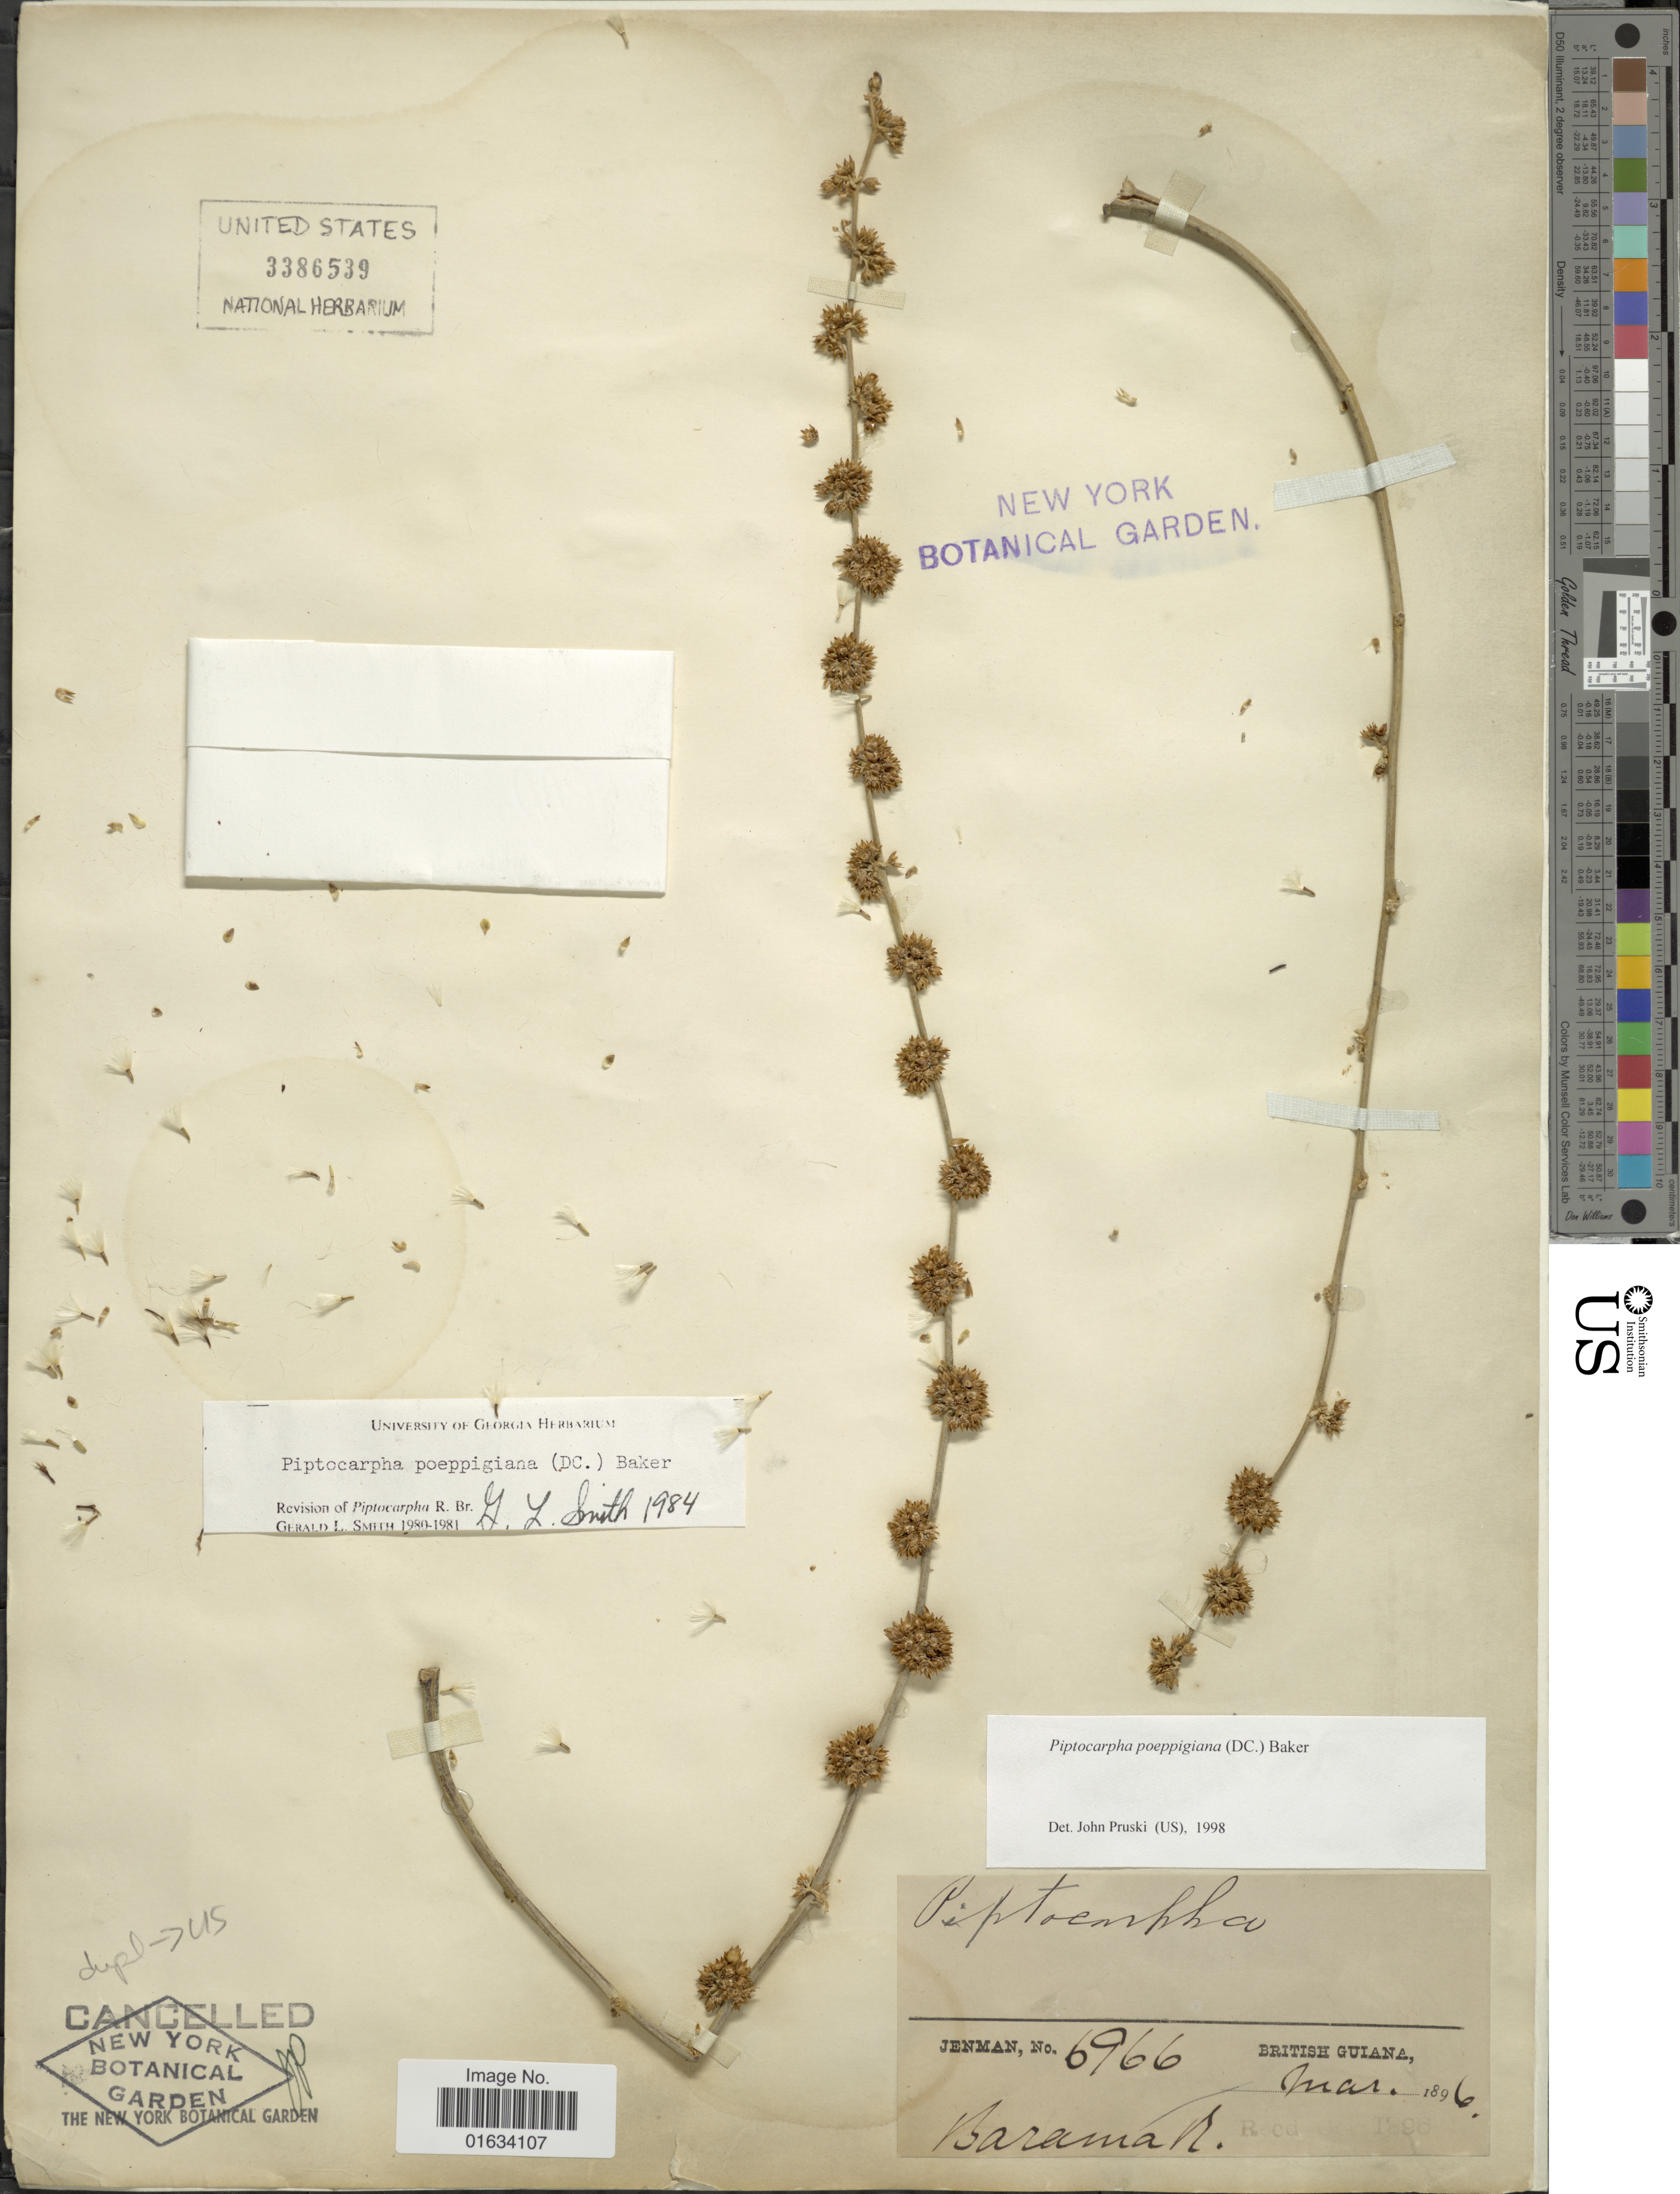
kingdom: Plantae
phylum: Tracheophyta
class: Magnoliopsida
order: Asterales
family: Asteraceae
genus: Piptocarpha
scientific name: Piptocarpha poeppigiana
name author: (DC.) Baker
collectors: -. Jenman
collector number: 6966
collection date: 1896-03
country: Guyana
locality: British Guiana. Barama R.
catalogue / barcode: US 3386539